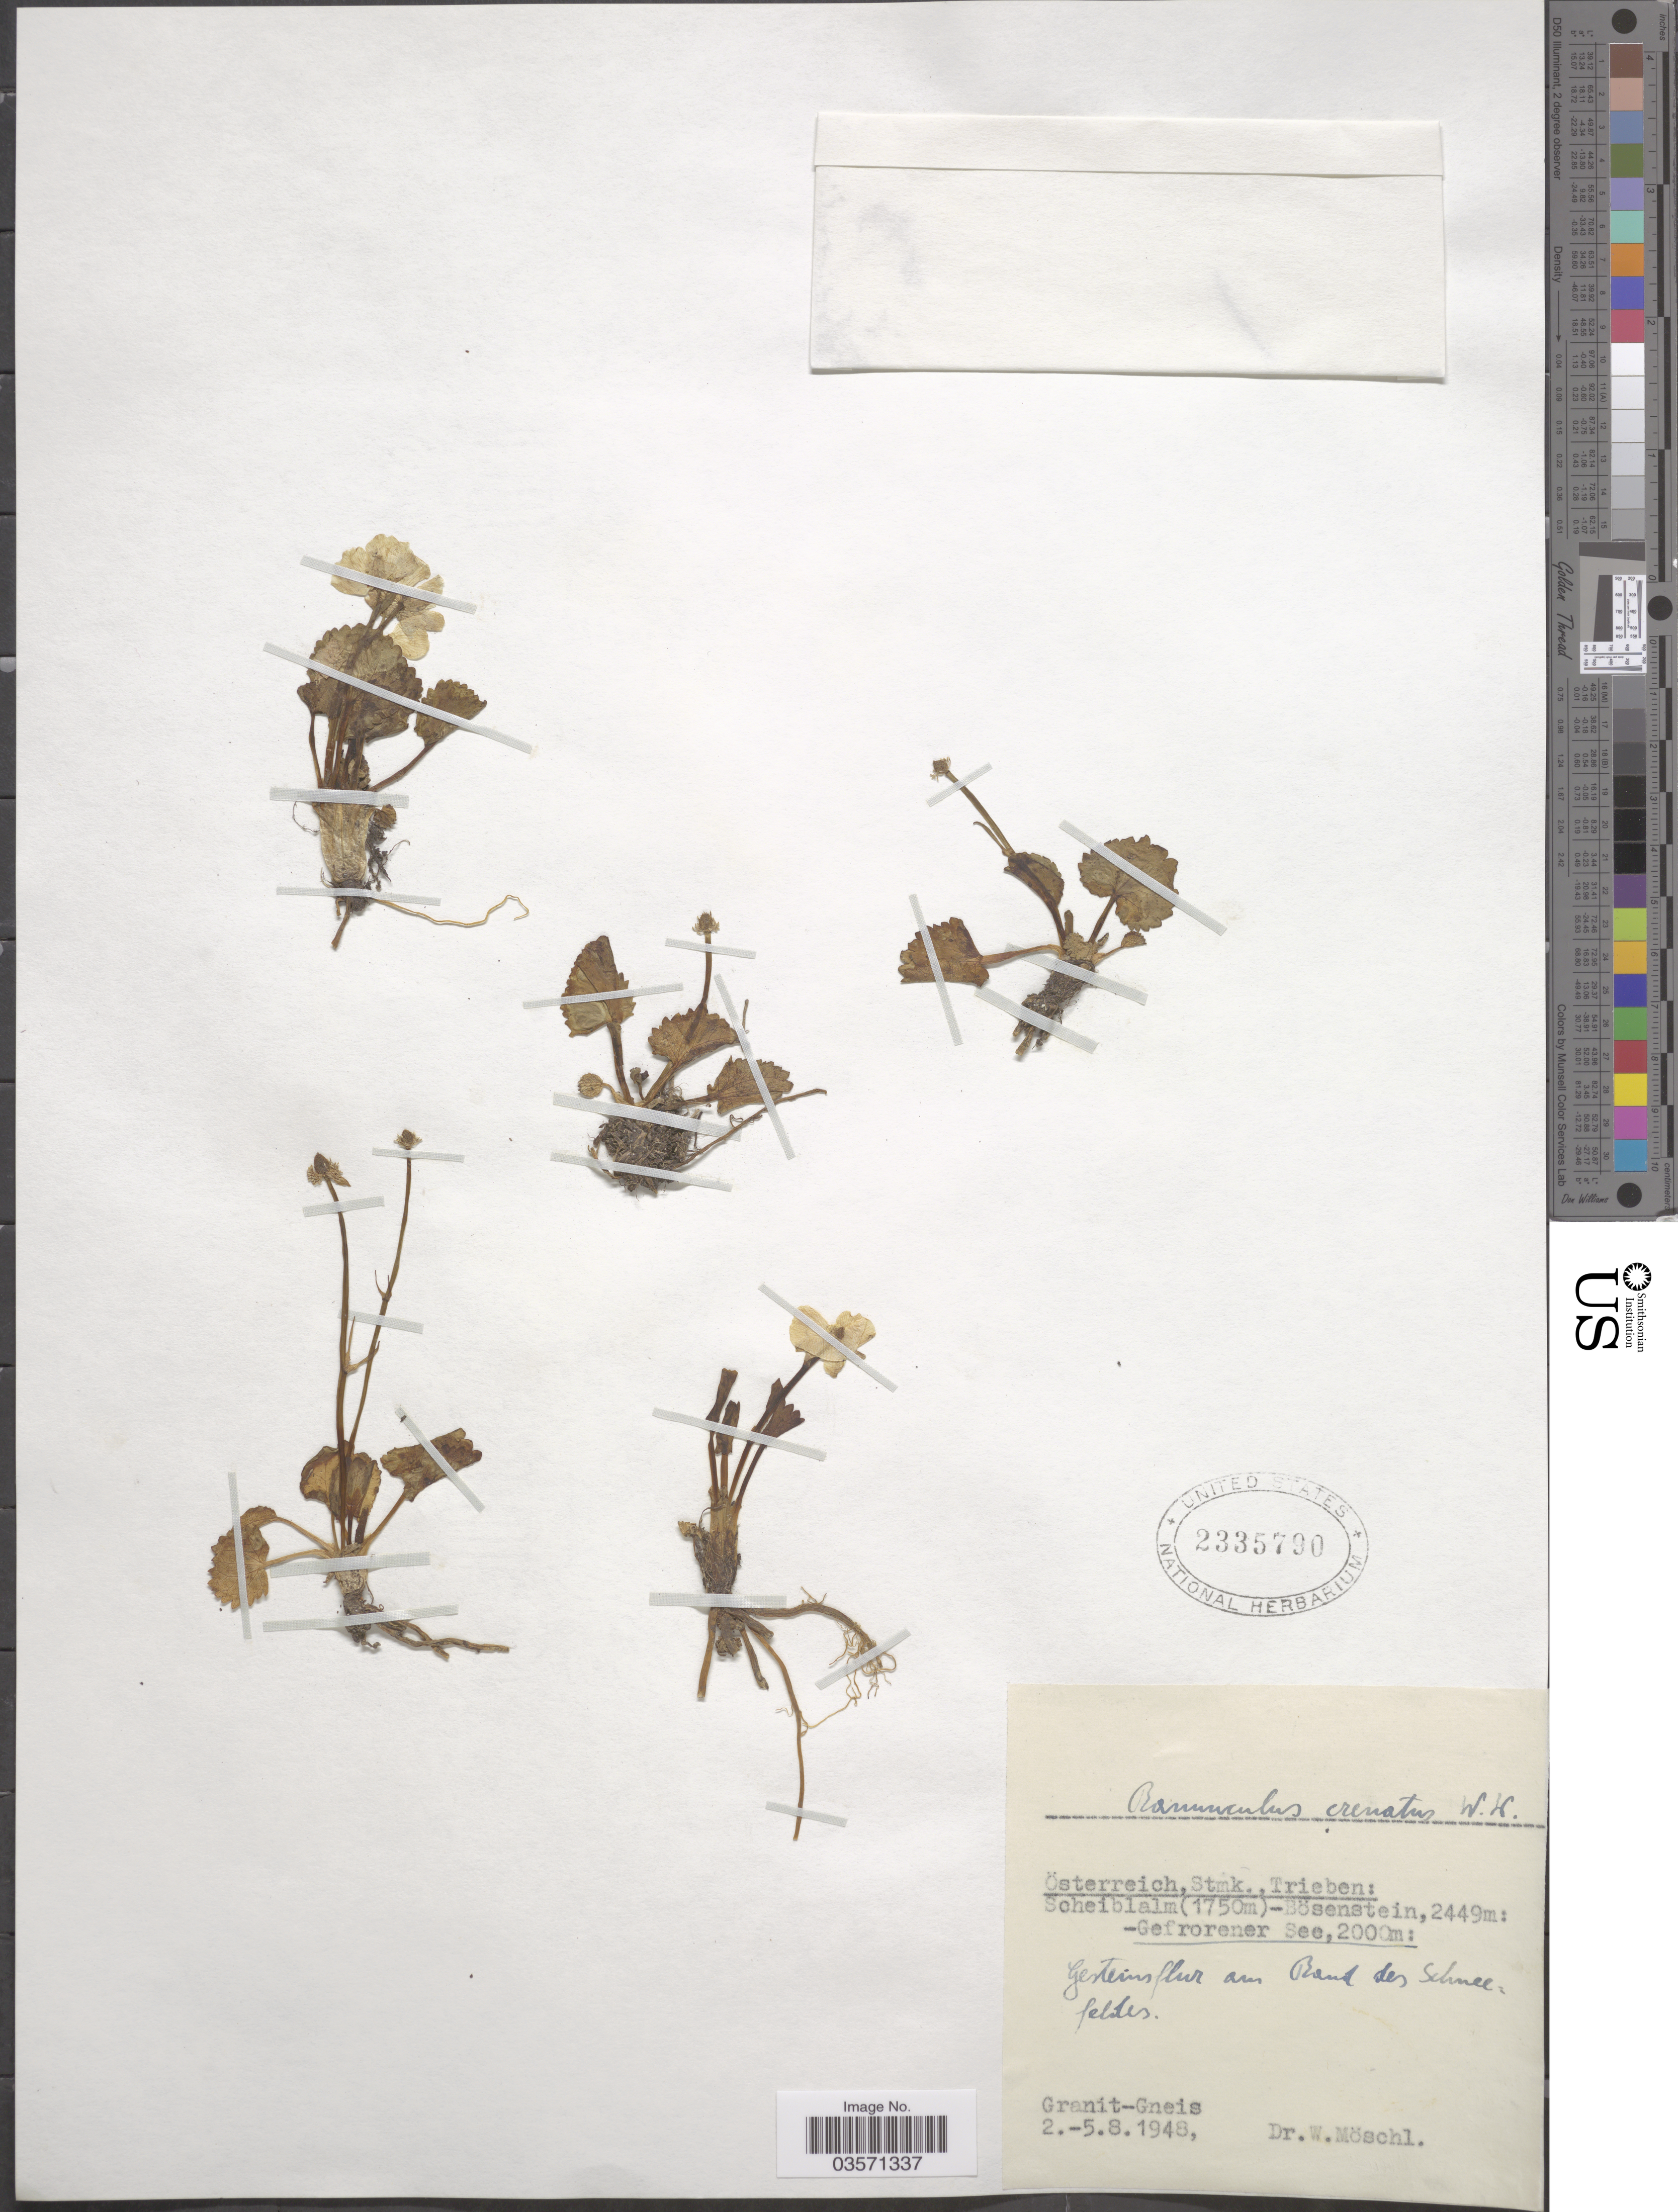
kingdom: Plantae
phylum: Tracheophyta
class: Magnoliopsida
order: Ranunculales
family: Ranunculaceae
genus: Ranunculus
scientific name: Ranunculus crenatus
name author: Waldst.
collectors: W. Moschl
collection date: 1948-08-02/1948-08-05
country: Austria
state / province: Steiermark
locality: Österreich, Stmk., Trieben: Scheiblalm-Bösenstein. Gefrorener See. Granit-Gneis.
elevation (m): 1750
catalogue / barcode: US 2335790